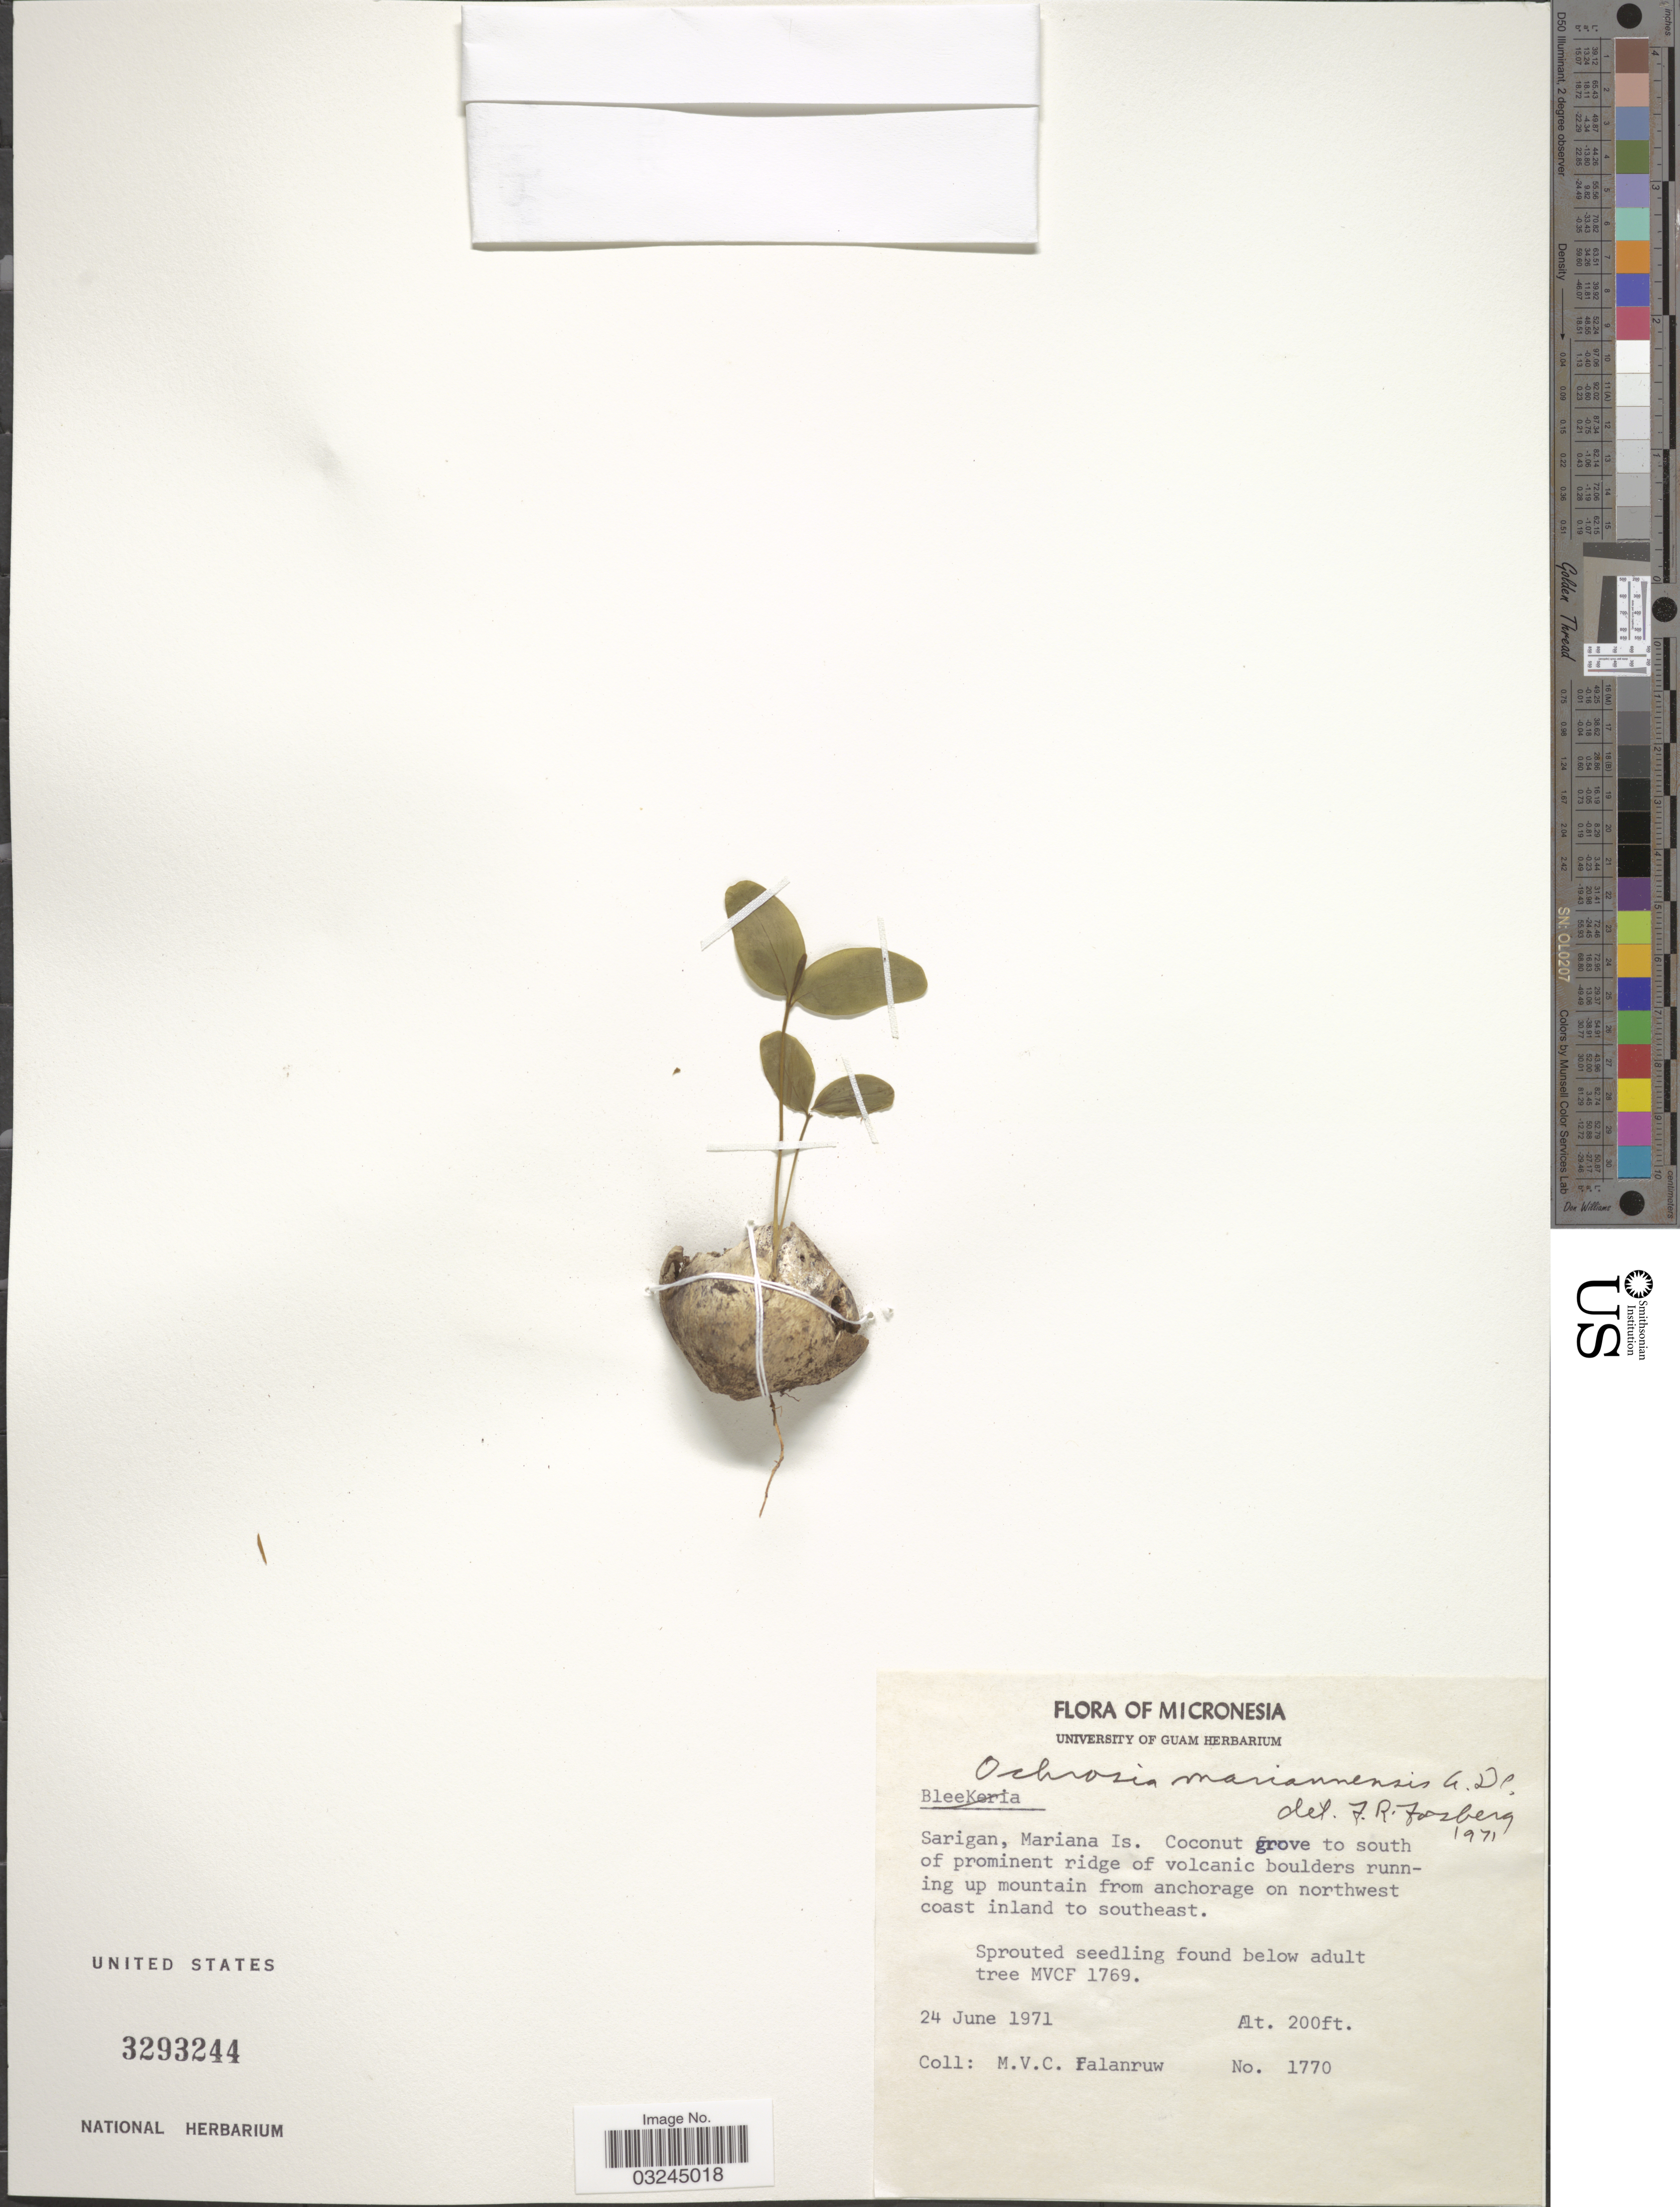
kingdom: Plantae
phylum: Tracheophyta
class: Magnoliopsida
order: Gentianales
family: Apocynaceae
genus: Ochrosia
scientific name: Ochrosia mariannensis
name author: A. DC.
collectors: M. V. Falanruw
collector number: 1770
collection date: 1971-06-24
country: Northern Mariana Islands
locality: Sarigan, Mariana Is.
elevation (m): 61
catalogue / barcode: US 3293244